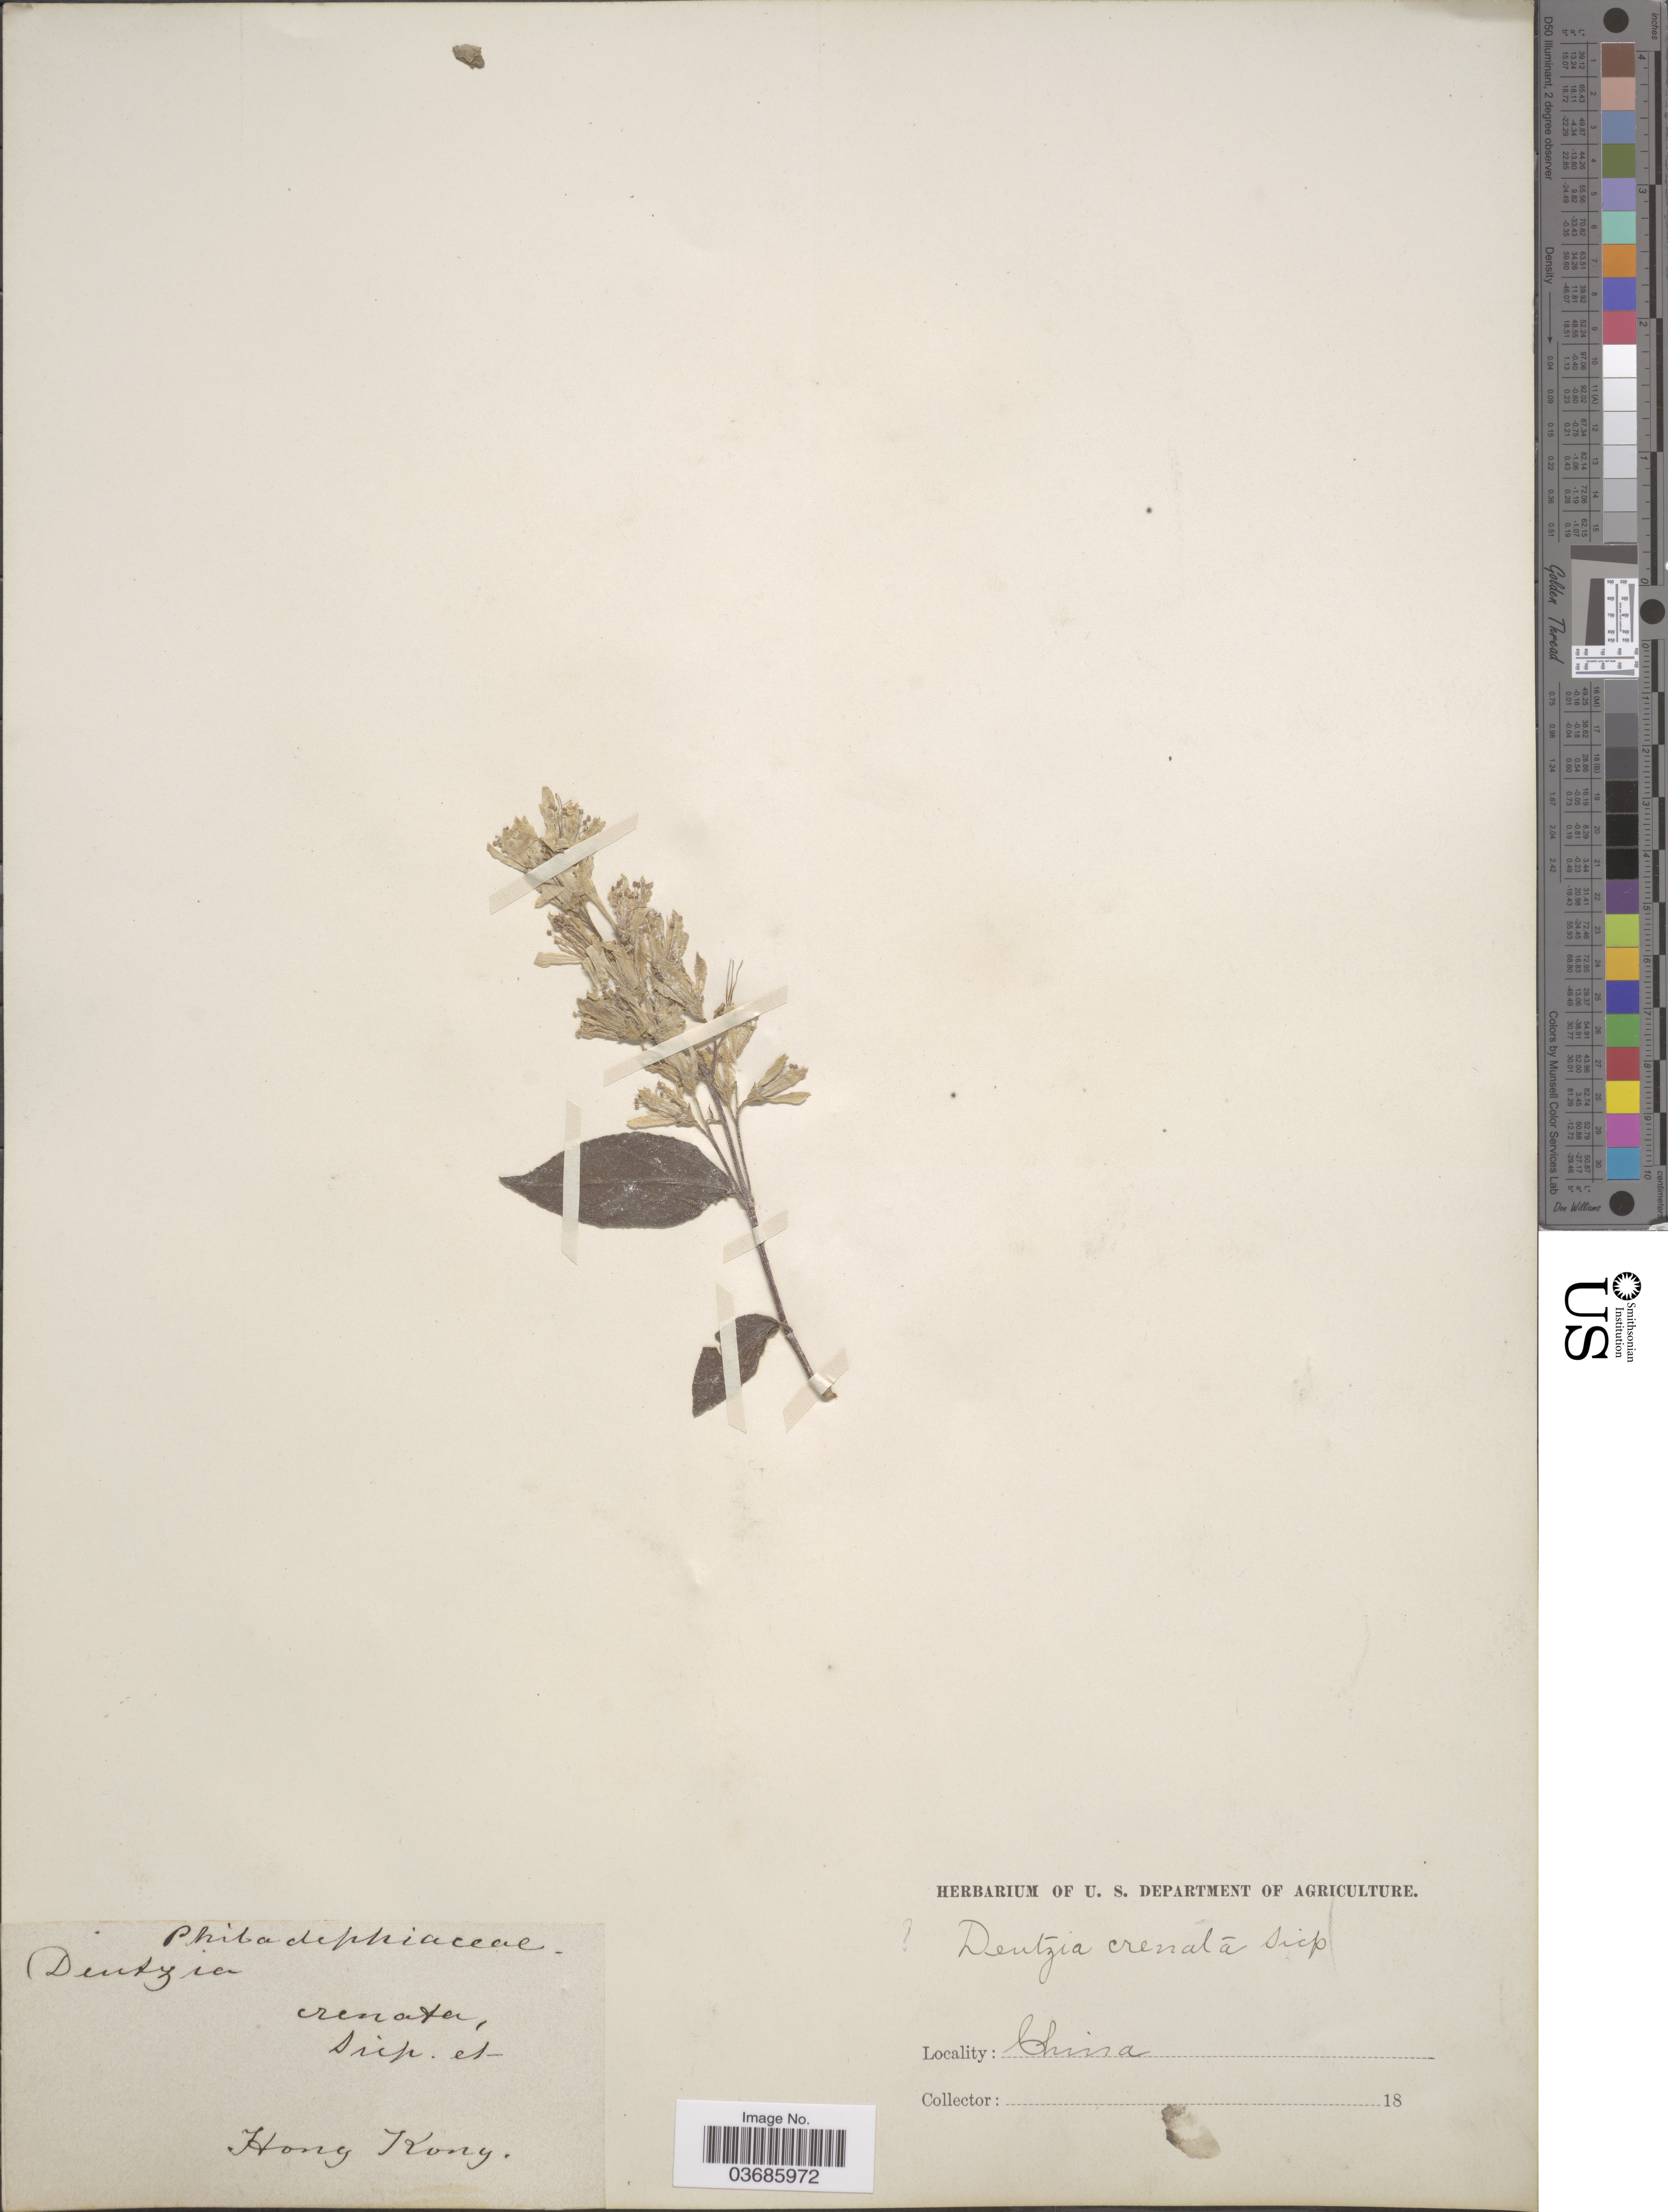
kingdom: Plantae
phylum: Tracheophyta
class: Magnoliopsida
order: Cornales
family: Hydrangeaceae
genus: Deutzia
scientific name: Deutzia scabra var. crenata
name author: Maxim.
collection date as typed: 18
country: China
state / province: Hong Kong